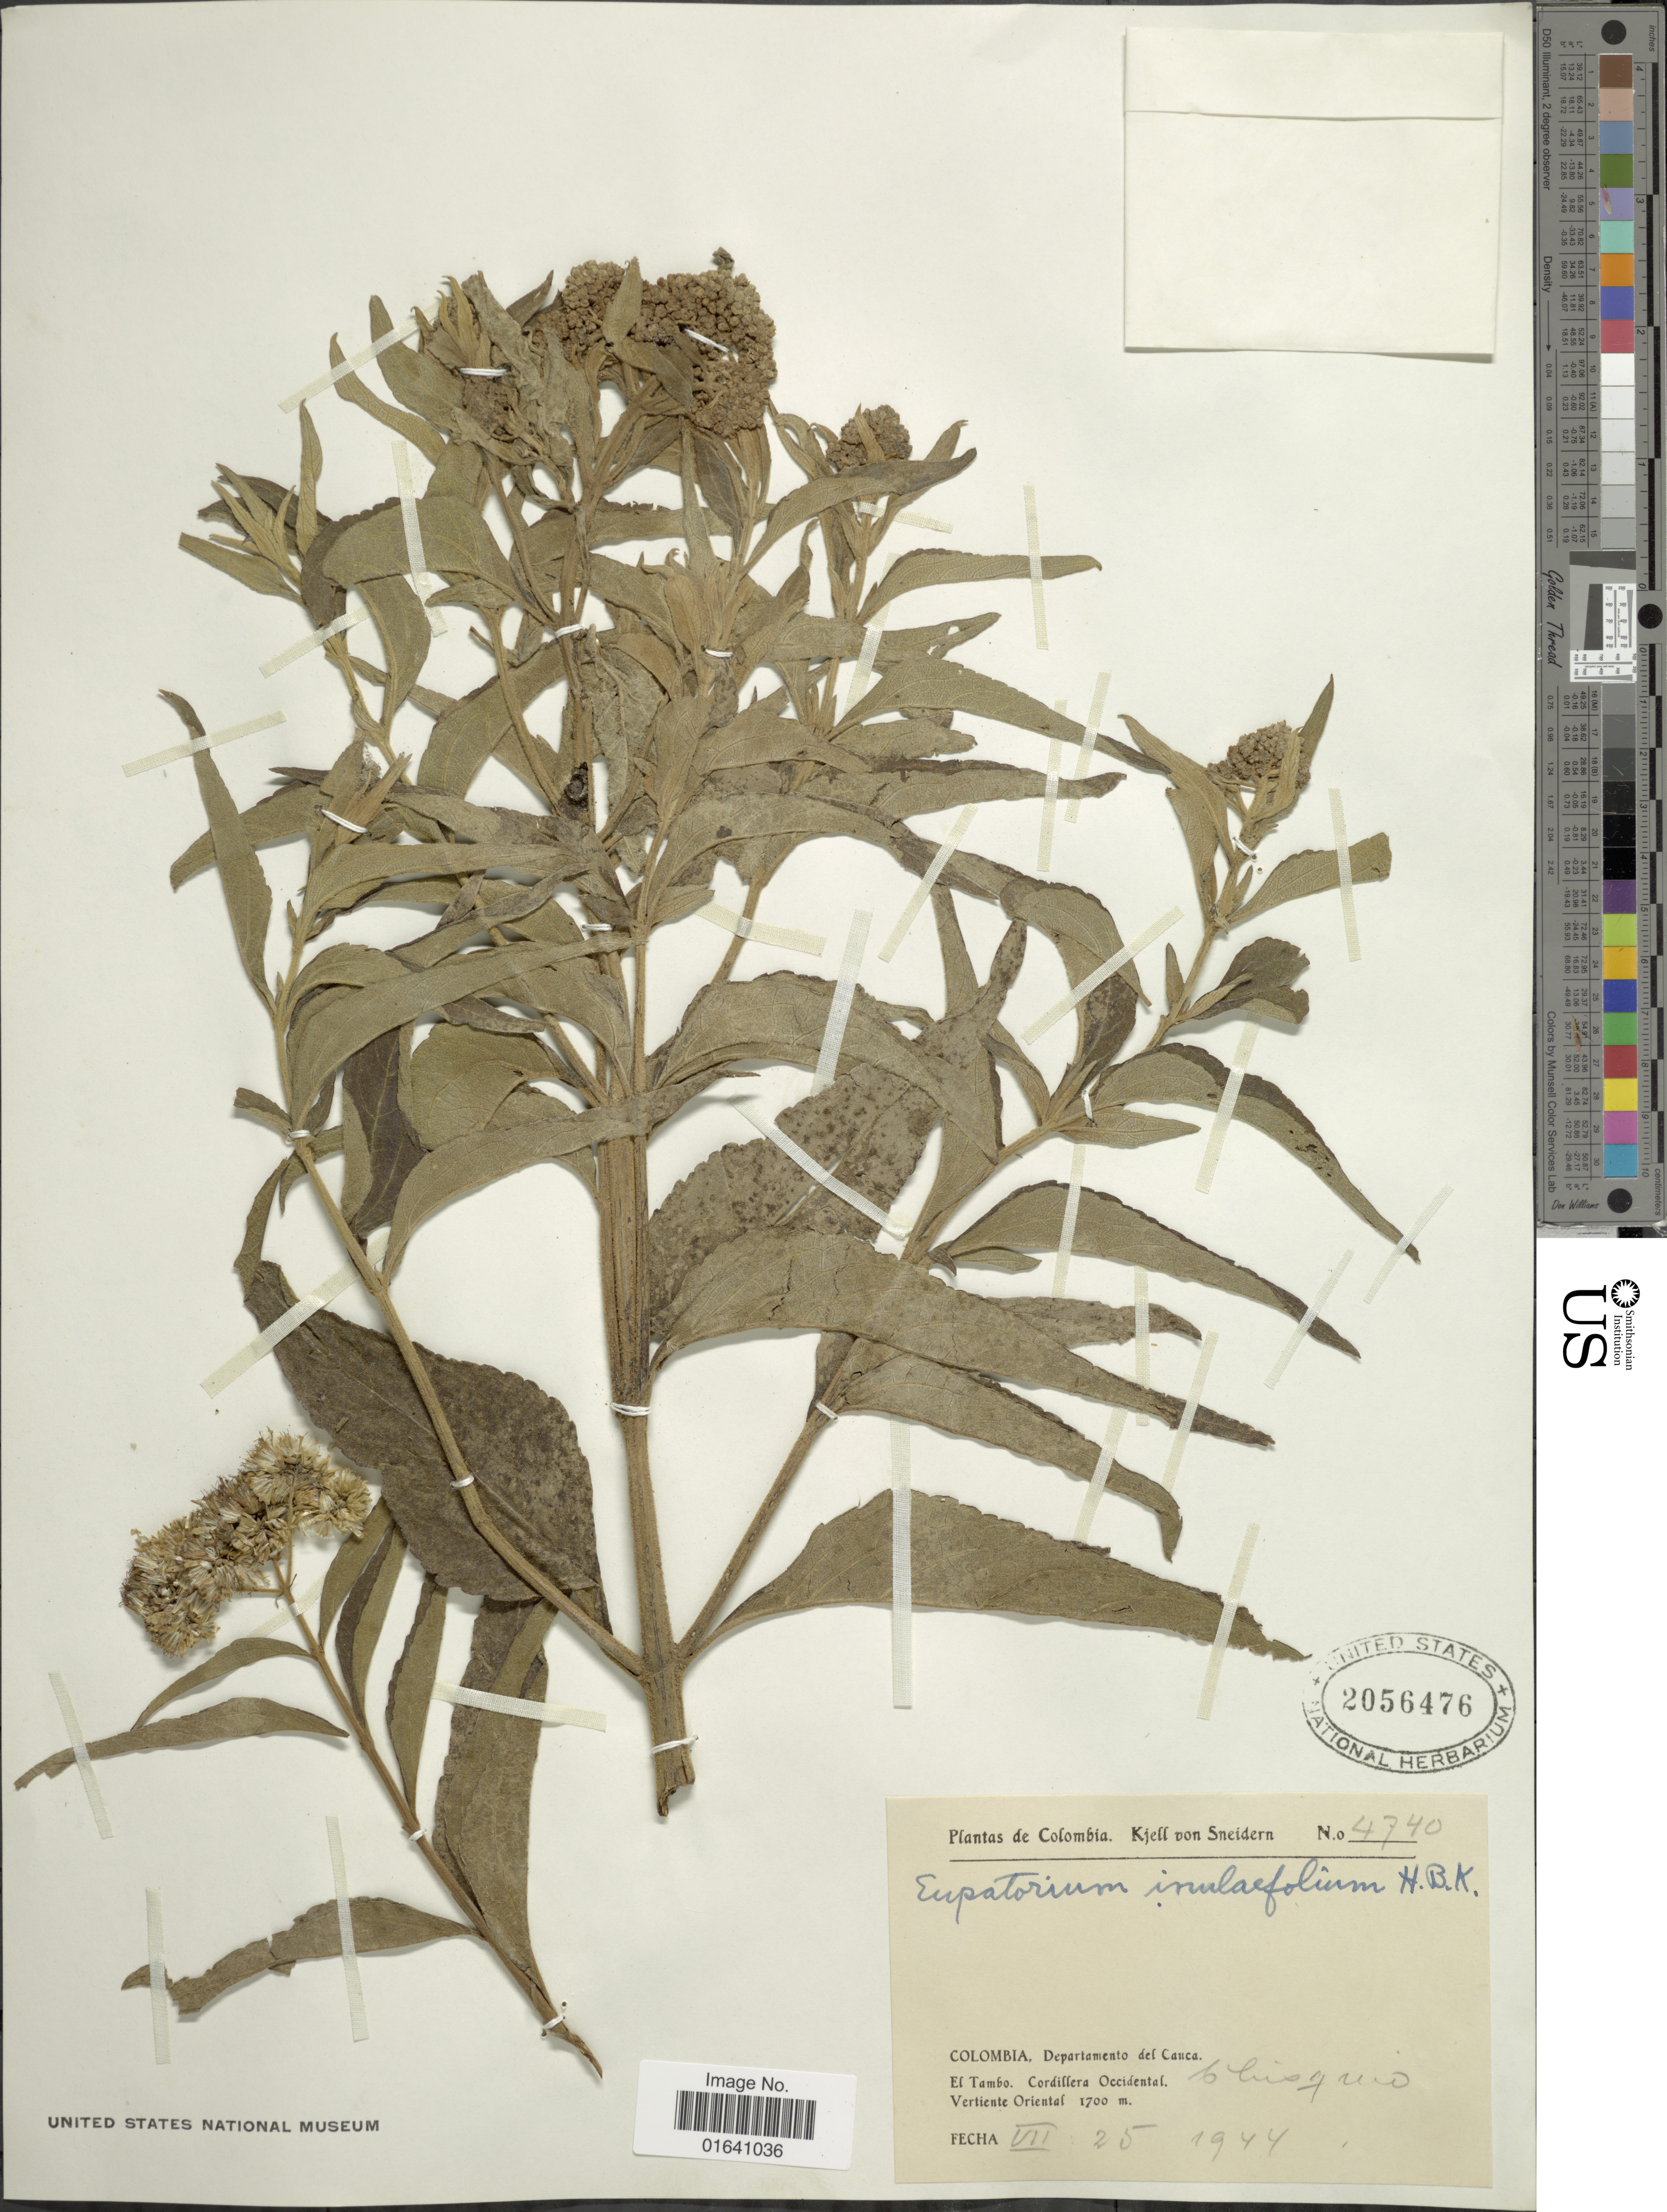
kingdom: Plantae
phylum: Tracheophyta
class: Magnoliopsida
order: Asterales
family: Asteraceae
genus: Austroeupatorium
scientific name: Austroeupatorium inulaefolium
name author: (Kunth) R.M. King & H. Rob.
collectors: K. von Sneidern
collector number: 4740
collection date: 1944-07-25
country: Colombia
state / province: Cauca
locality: El Tambo, Cordillera Occidenta. Chisqus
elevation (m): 1700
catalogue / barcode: US 2056476